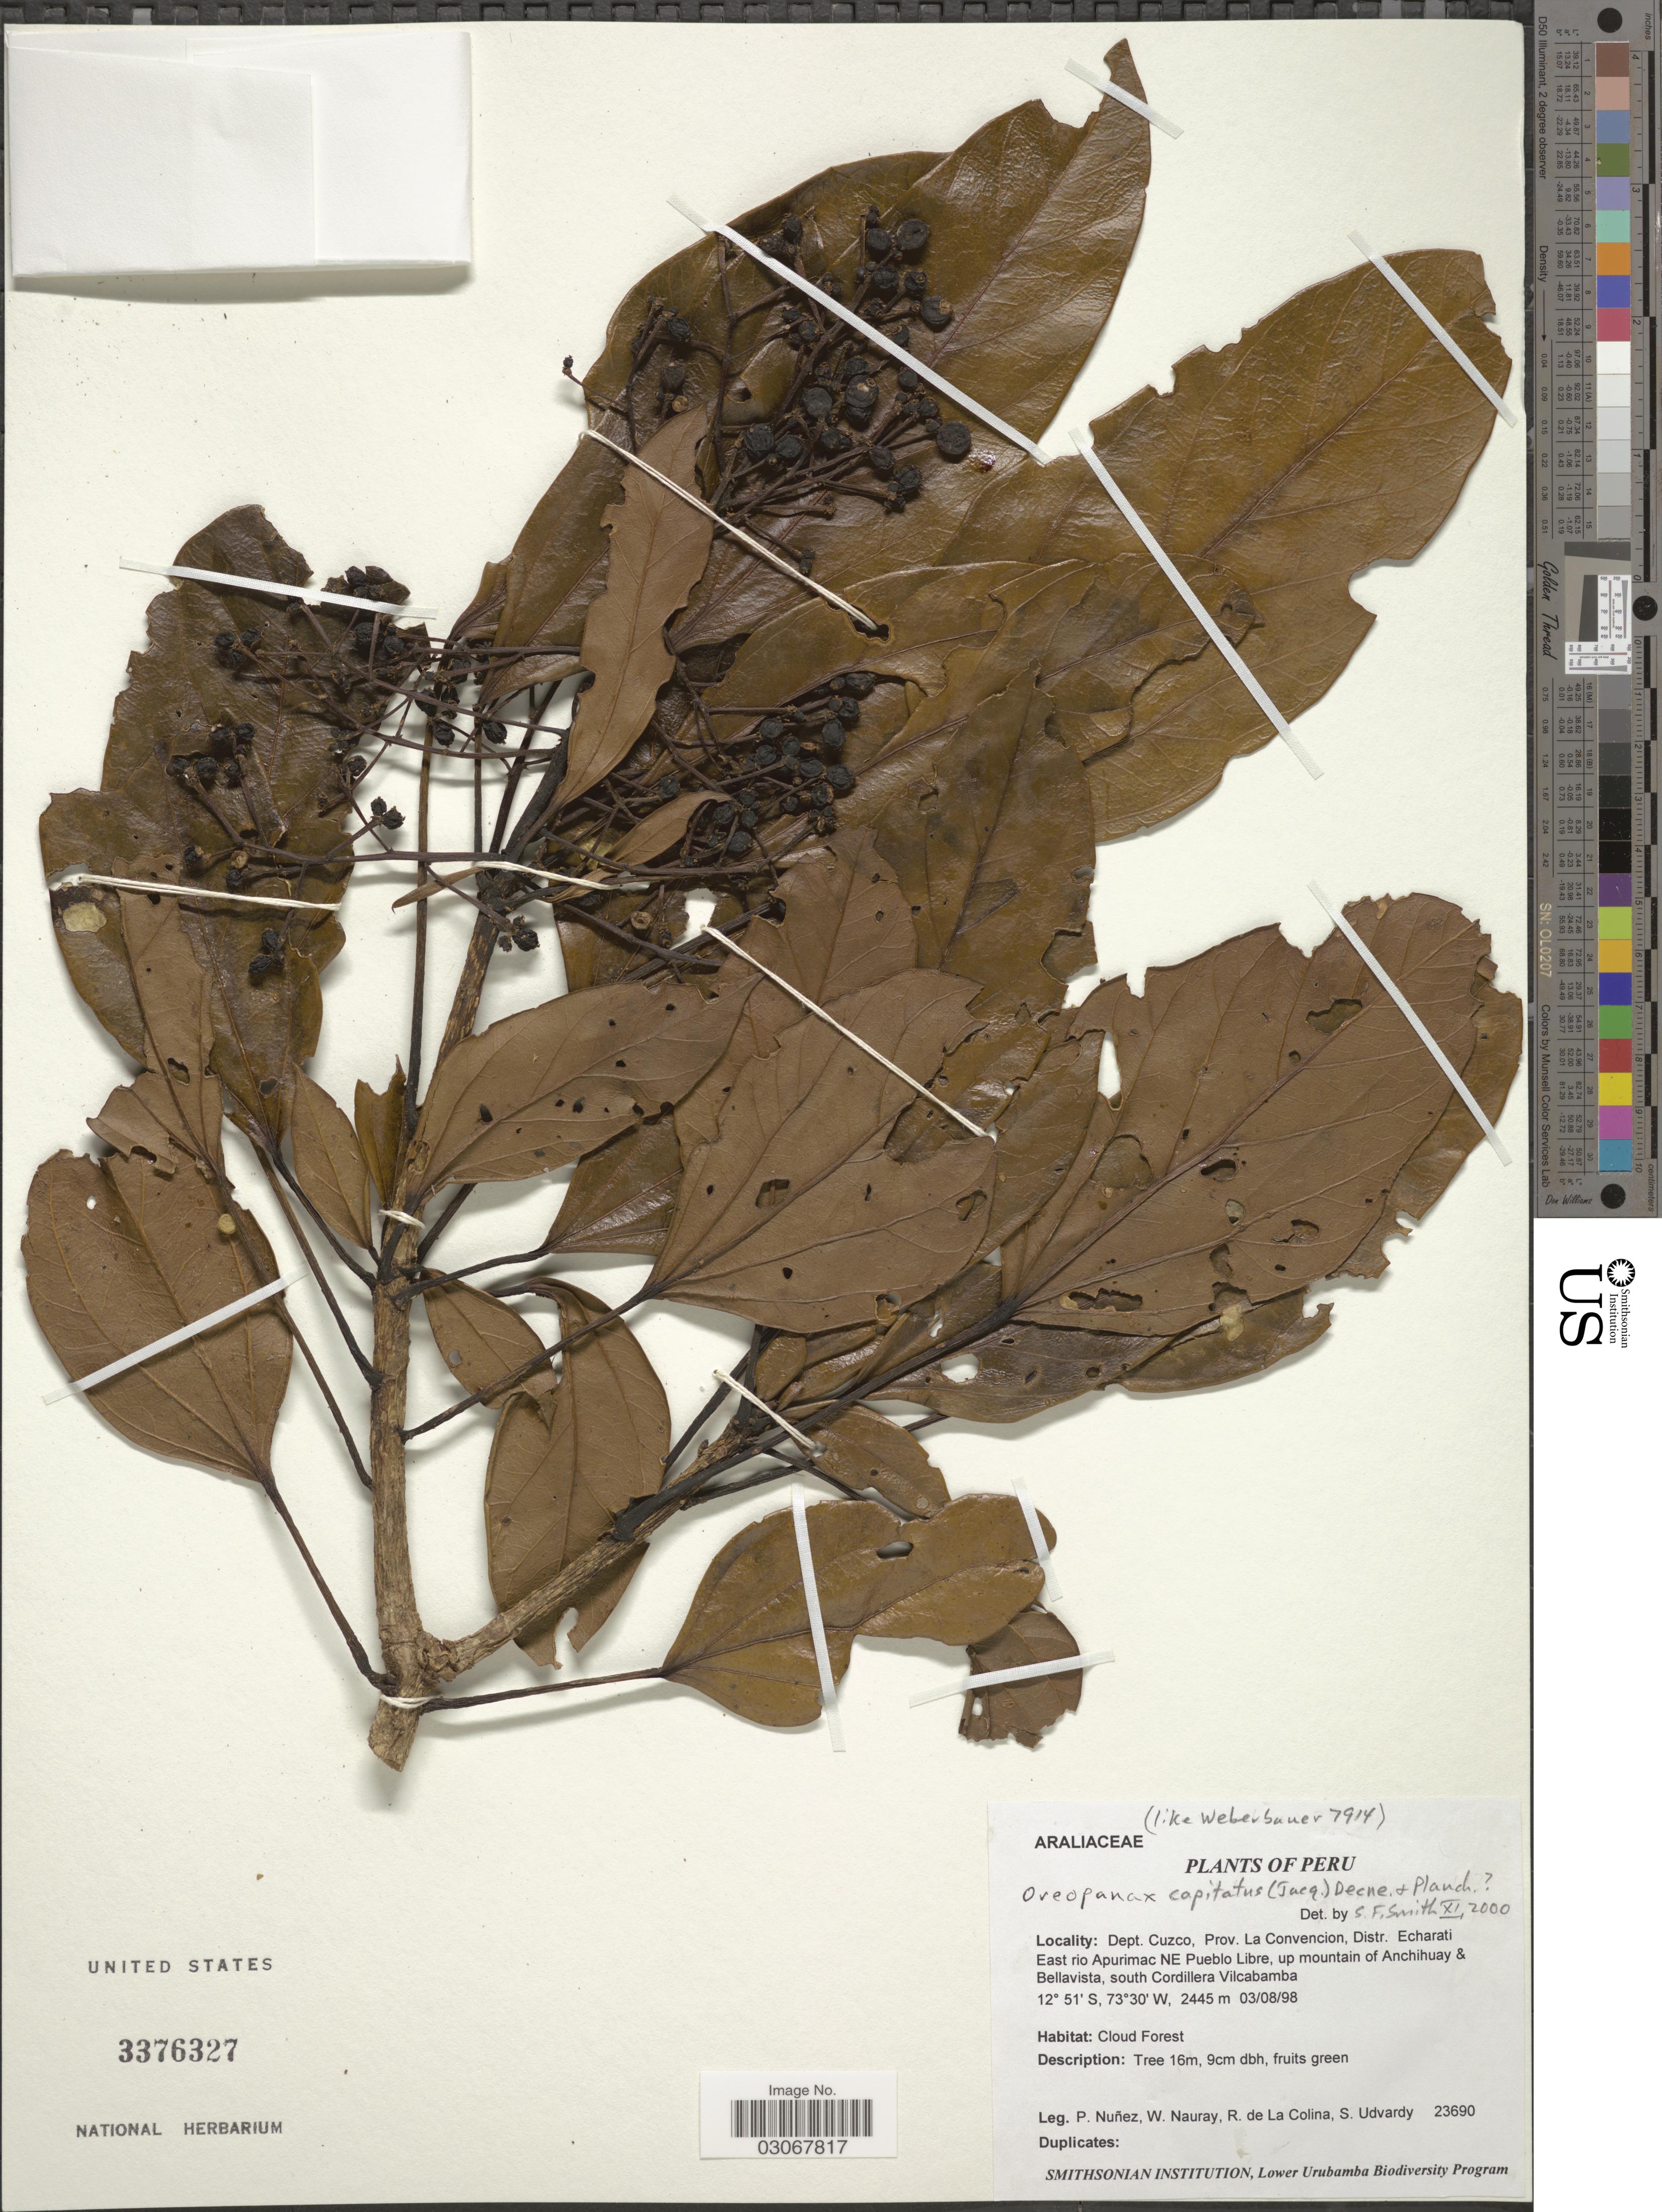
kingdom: Plantae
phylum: Tracheophyta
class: Magnoliopsida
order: Apiales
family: Araliaceae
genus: Oreopanax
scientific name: Oreopanax capitatus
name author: (Jacq.) Decne. & Planch.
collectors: P. Nuñez V., W. Nauray, R. de La Colina & S. Udvardy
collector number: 23690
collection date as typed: Transcribed d/m/y: 3/8/98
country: Peru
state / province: Cusco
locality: Dept. Cuzco, Prov. La Convencion, Distr. Echarati East rio Apurimac NE Pueblo Libre, up mountain of Anchihuay & Bellavista, south Cordillera Vilcabamba.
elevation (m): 2445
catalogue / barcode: US 3376327